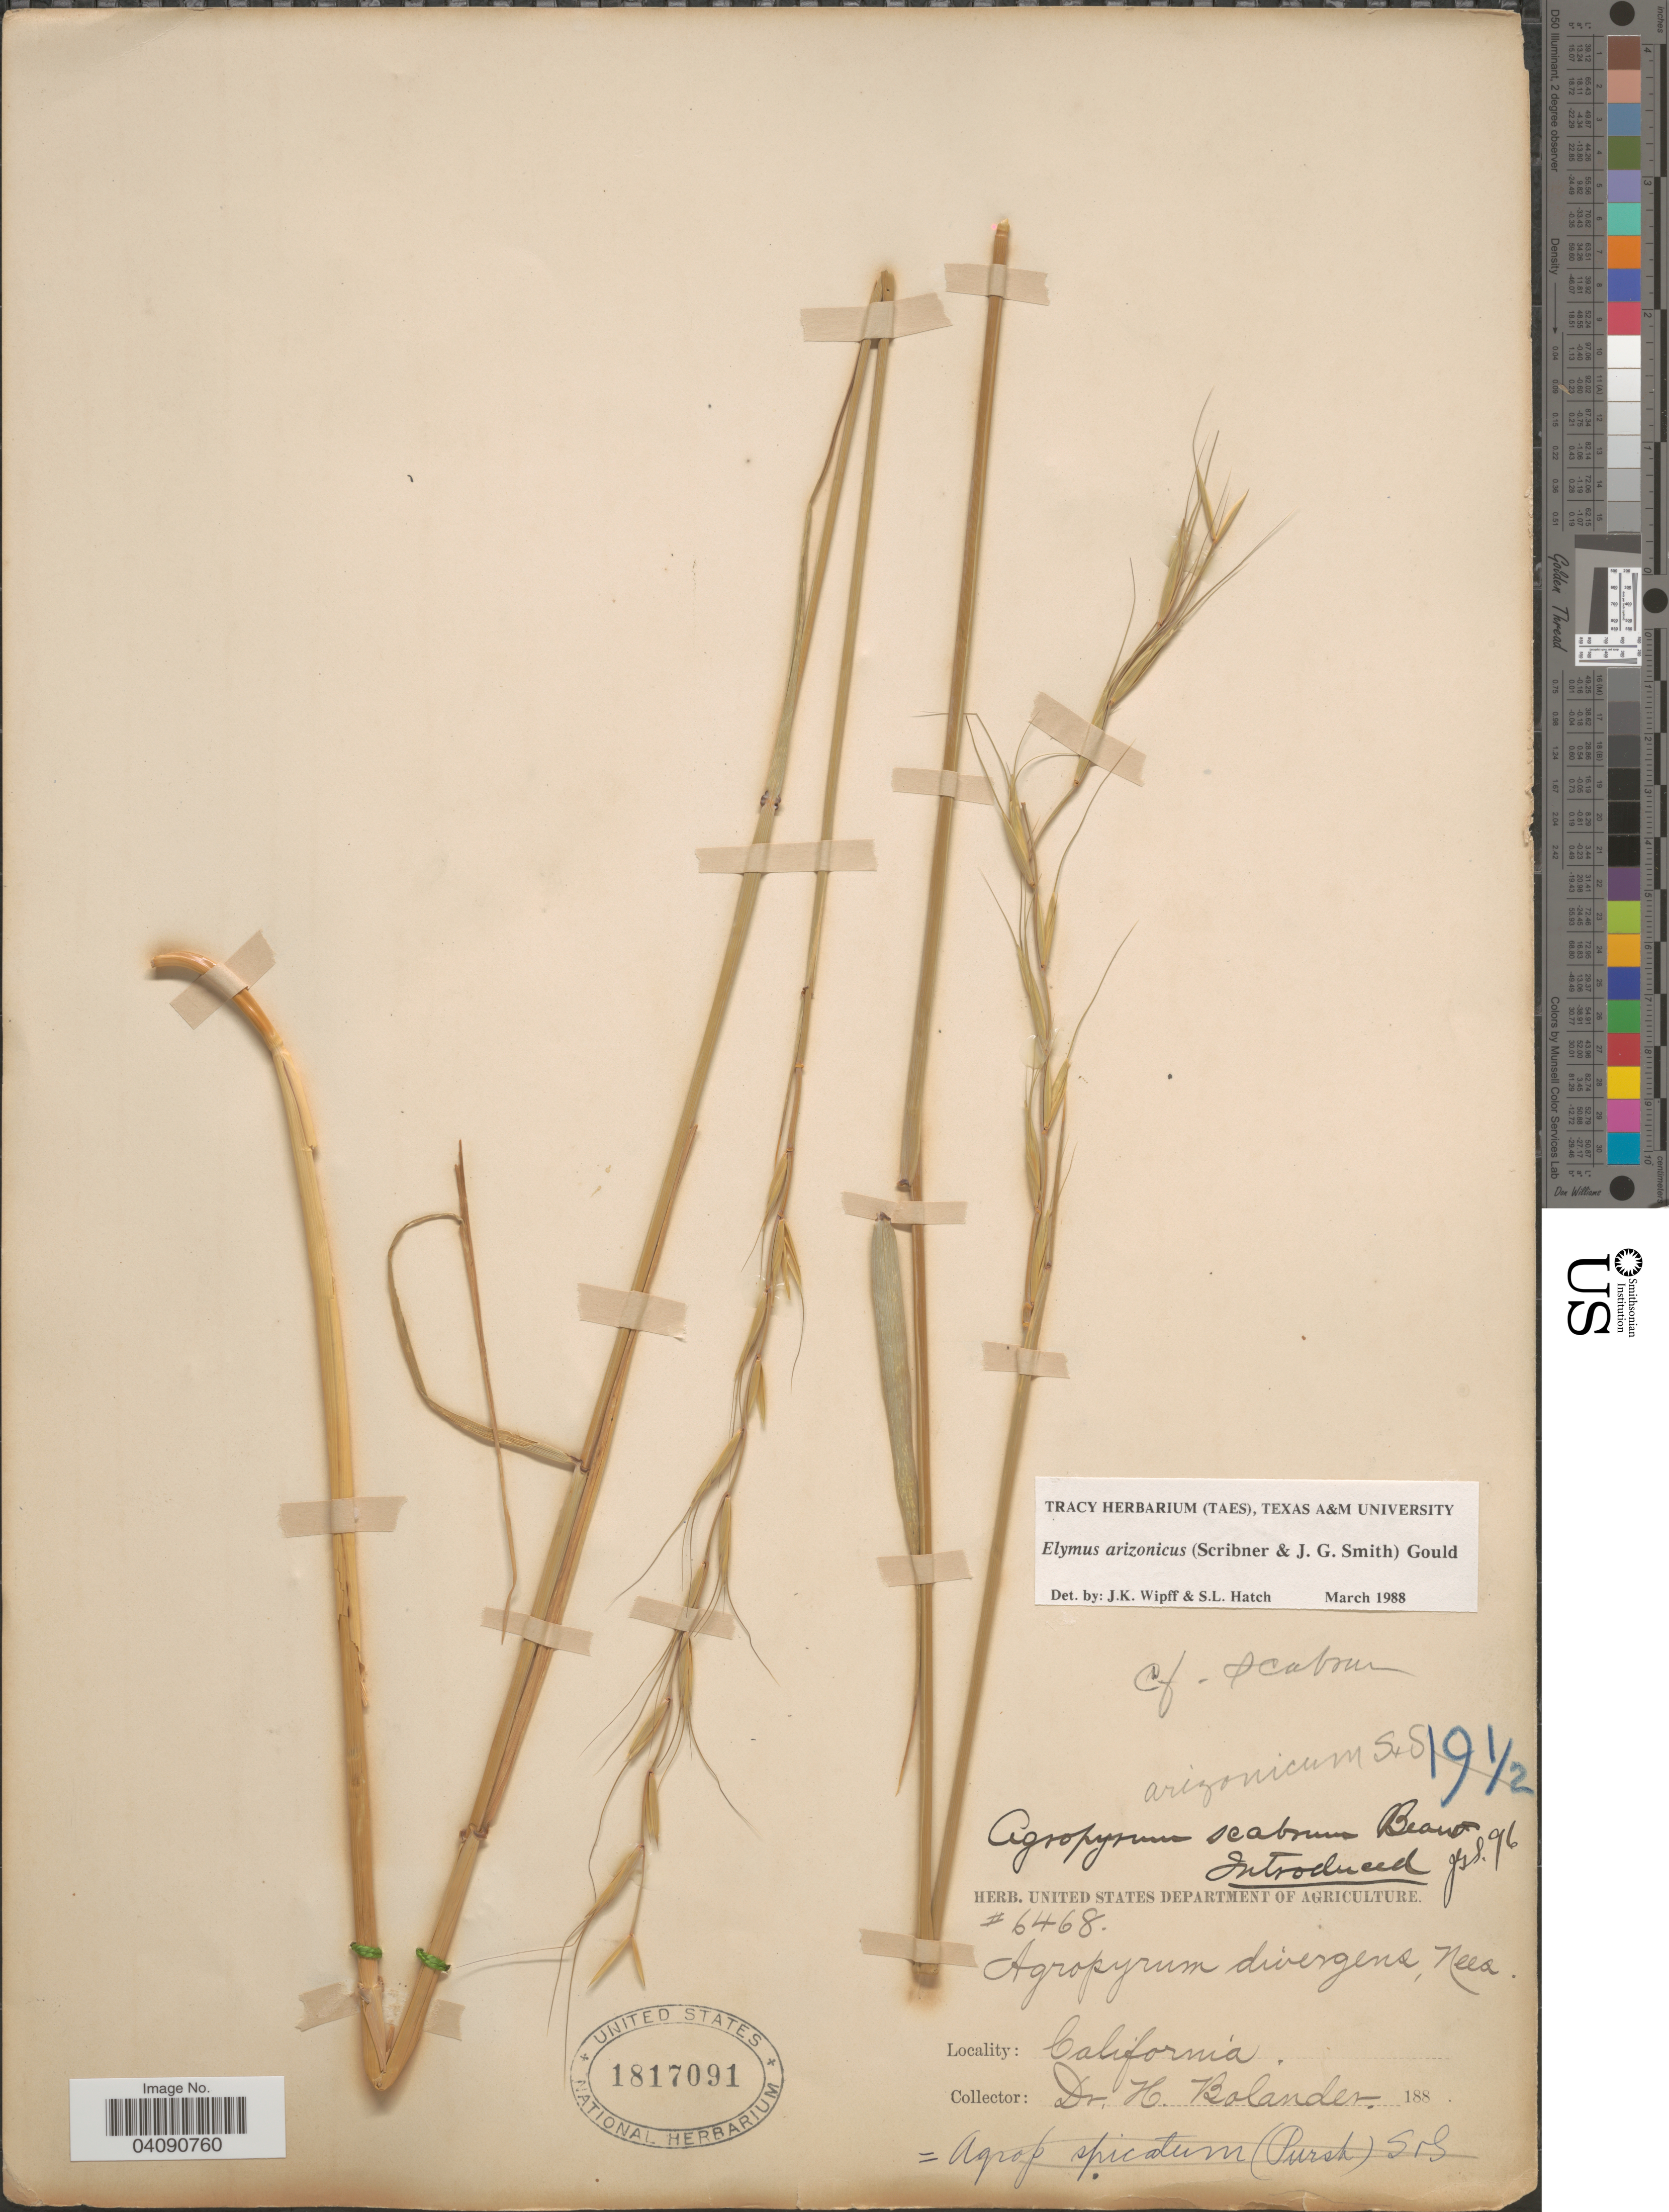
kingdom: Plantae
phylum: Tracheophyta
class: Liliopsida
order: Poales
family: Poaceae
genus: Elymus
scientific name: Elymus arizonicus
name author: (Scribn. & J.G. Sm.) Gould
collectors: H. Bolander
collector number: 6468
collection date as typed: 188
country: United States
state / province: California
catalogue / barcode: US 1817091